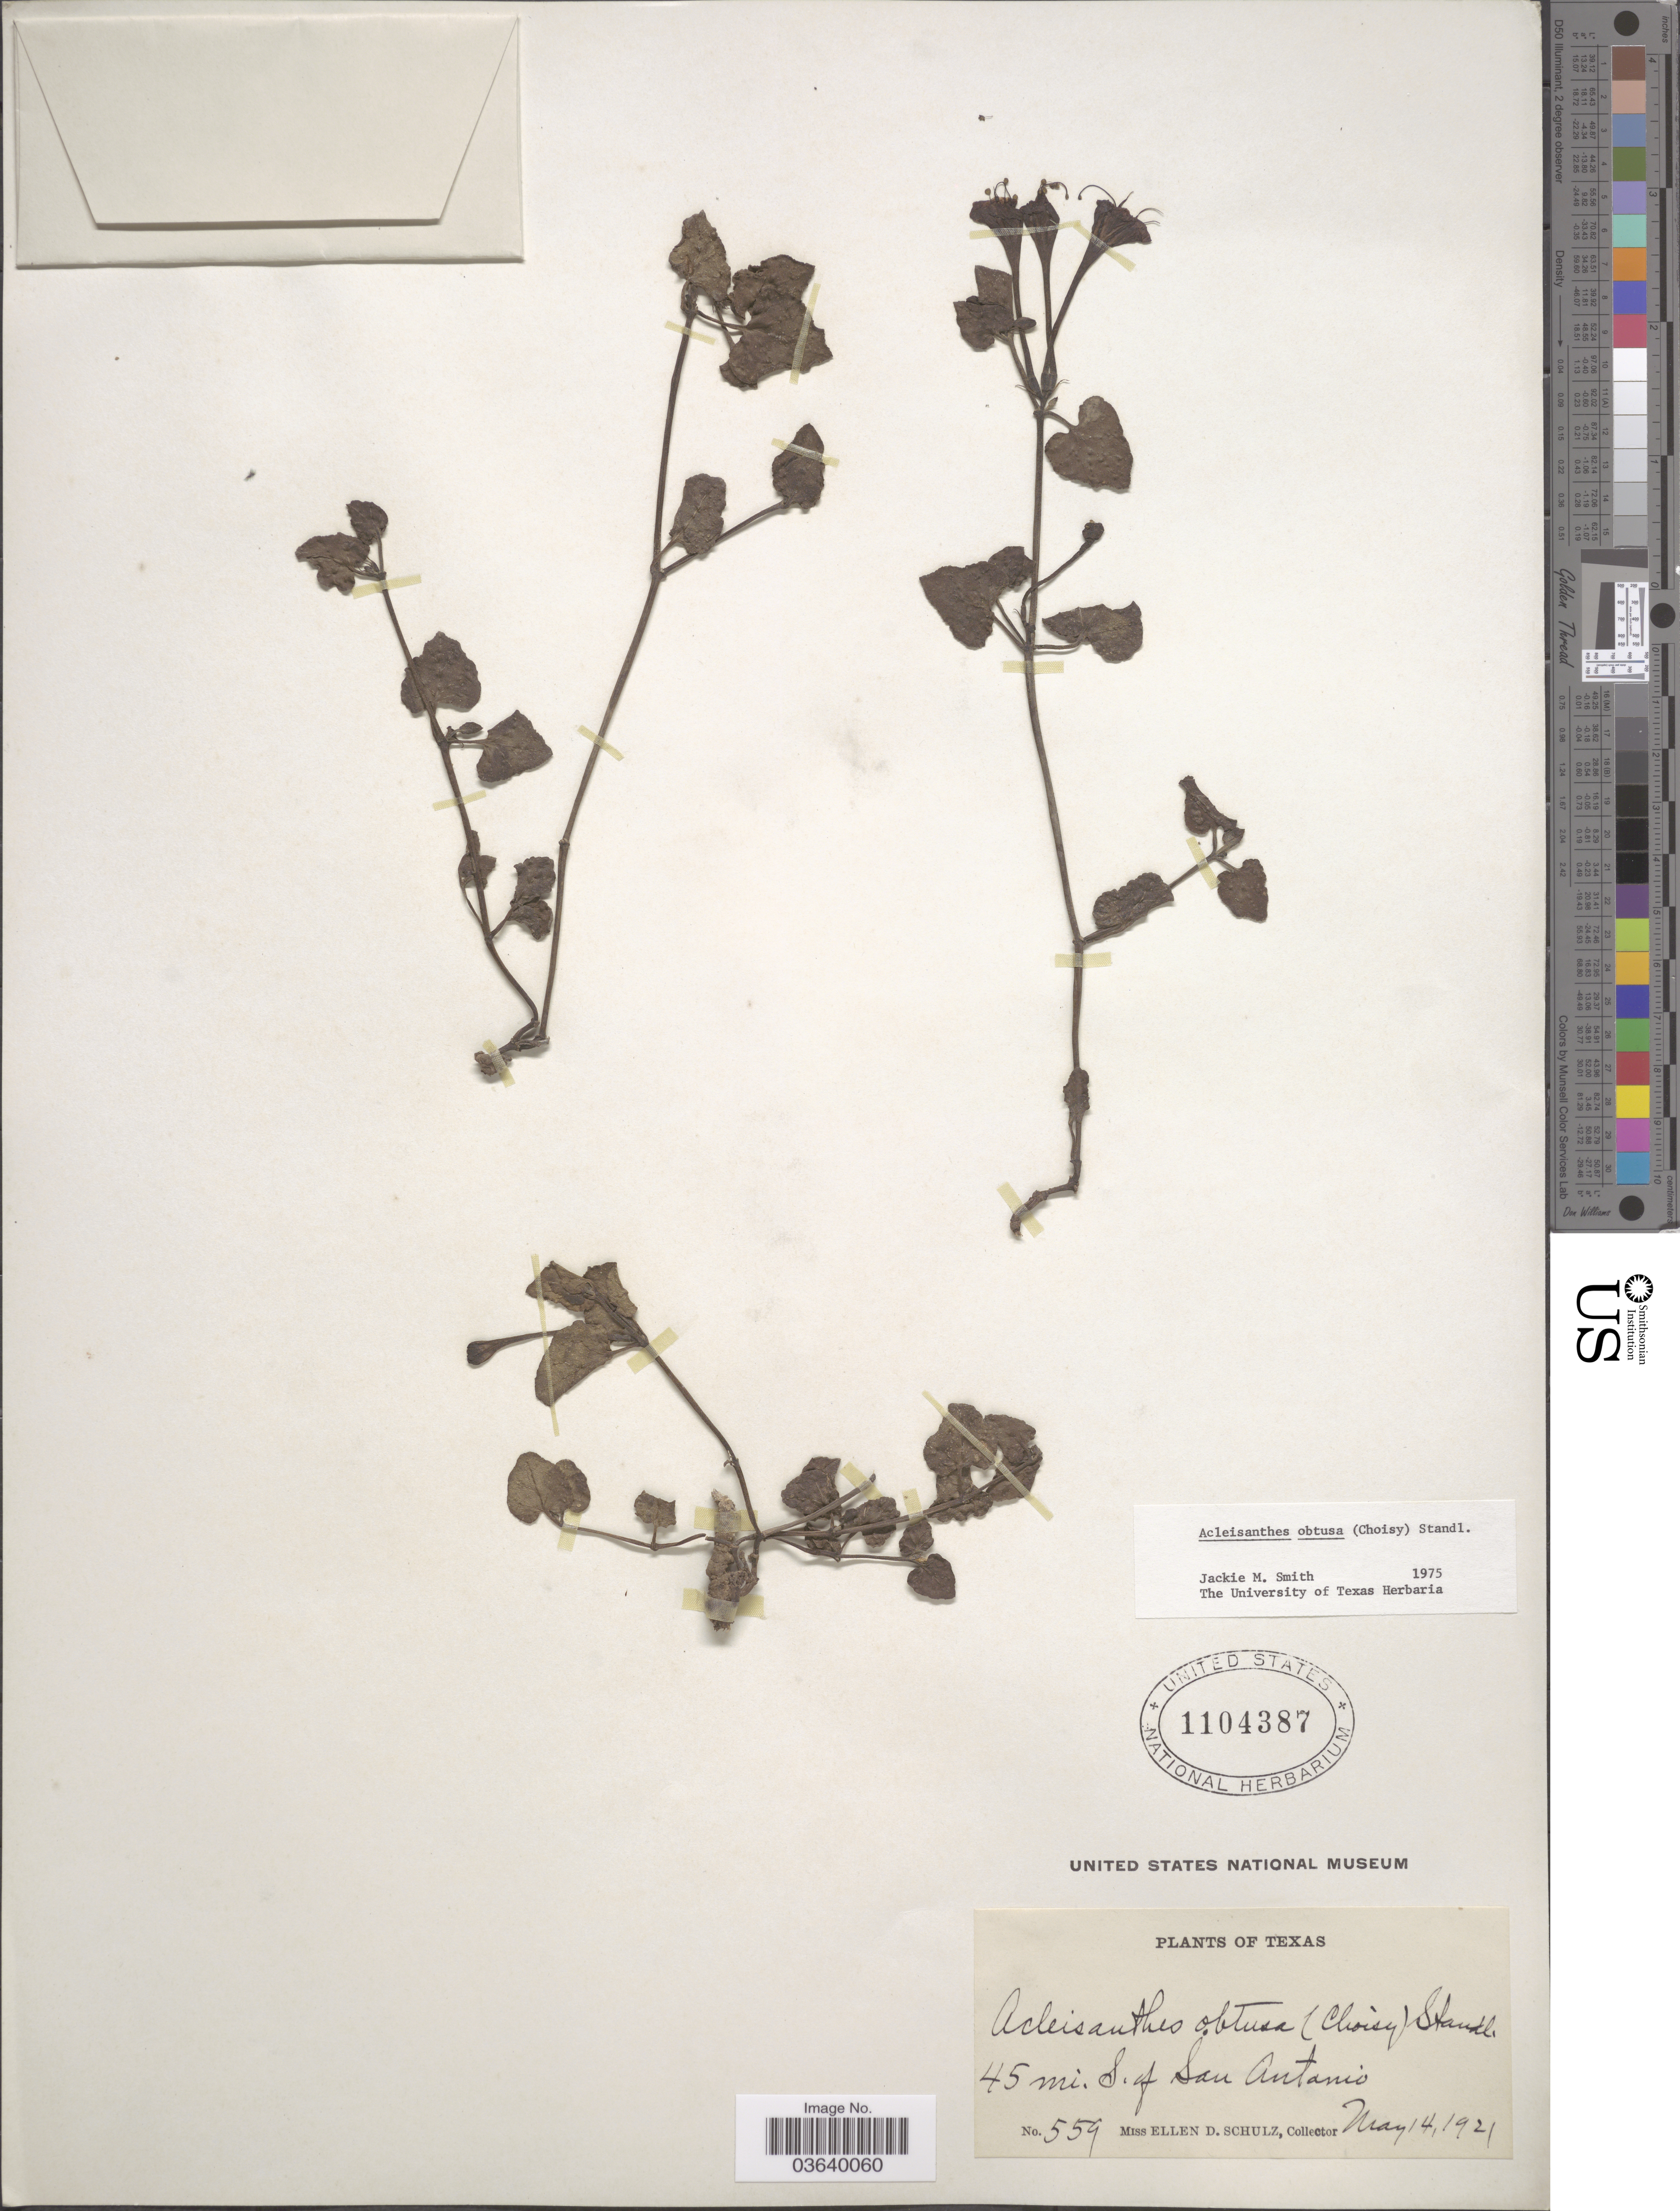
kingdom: Plantae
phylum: Tracheophyta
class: Magnoliopsida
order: Caryophyllales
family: Nyctaginaceae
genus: Acleisanthes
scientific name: Acleisanthes obtusa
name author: (Choisy) Standl.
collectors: E. D. Schulz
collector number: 559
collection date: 1921-05-14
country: United States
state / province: Texas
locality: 45 mi. S. of San Antonio.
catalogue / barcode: US 1104387